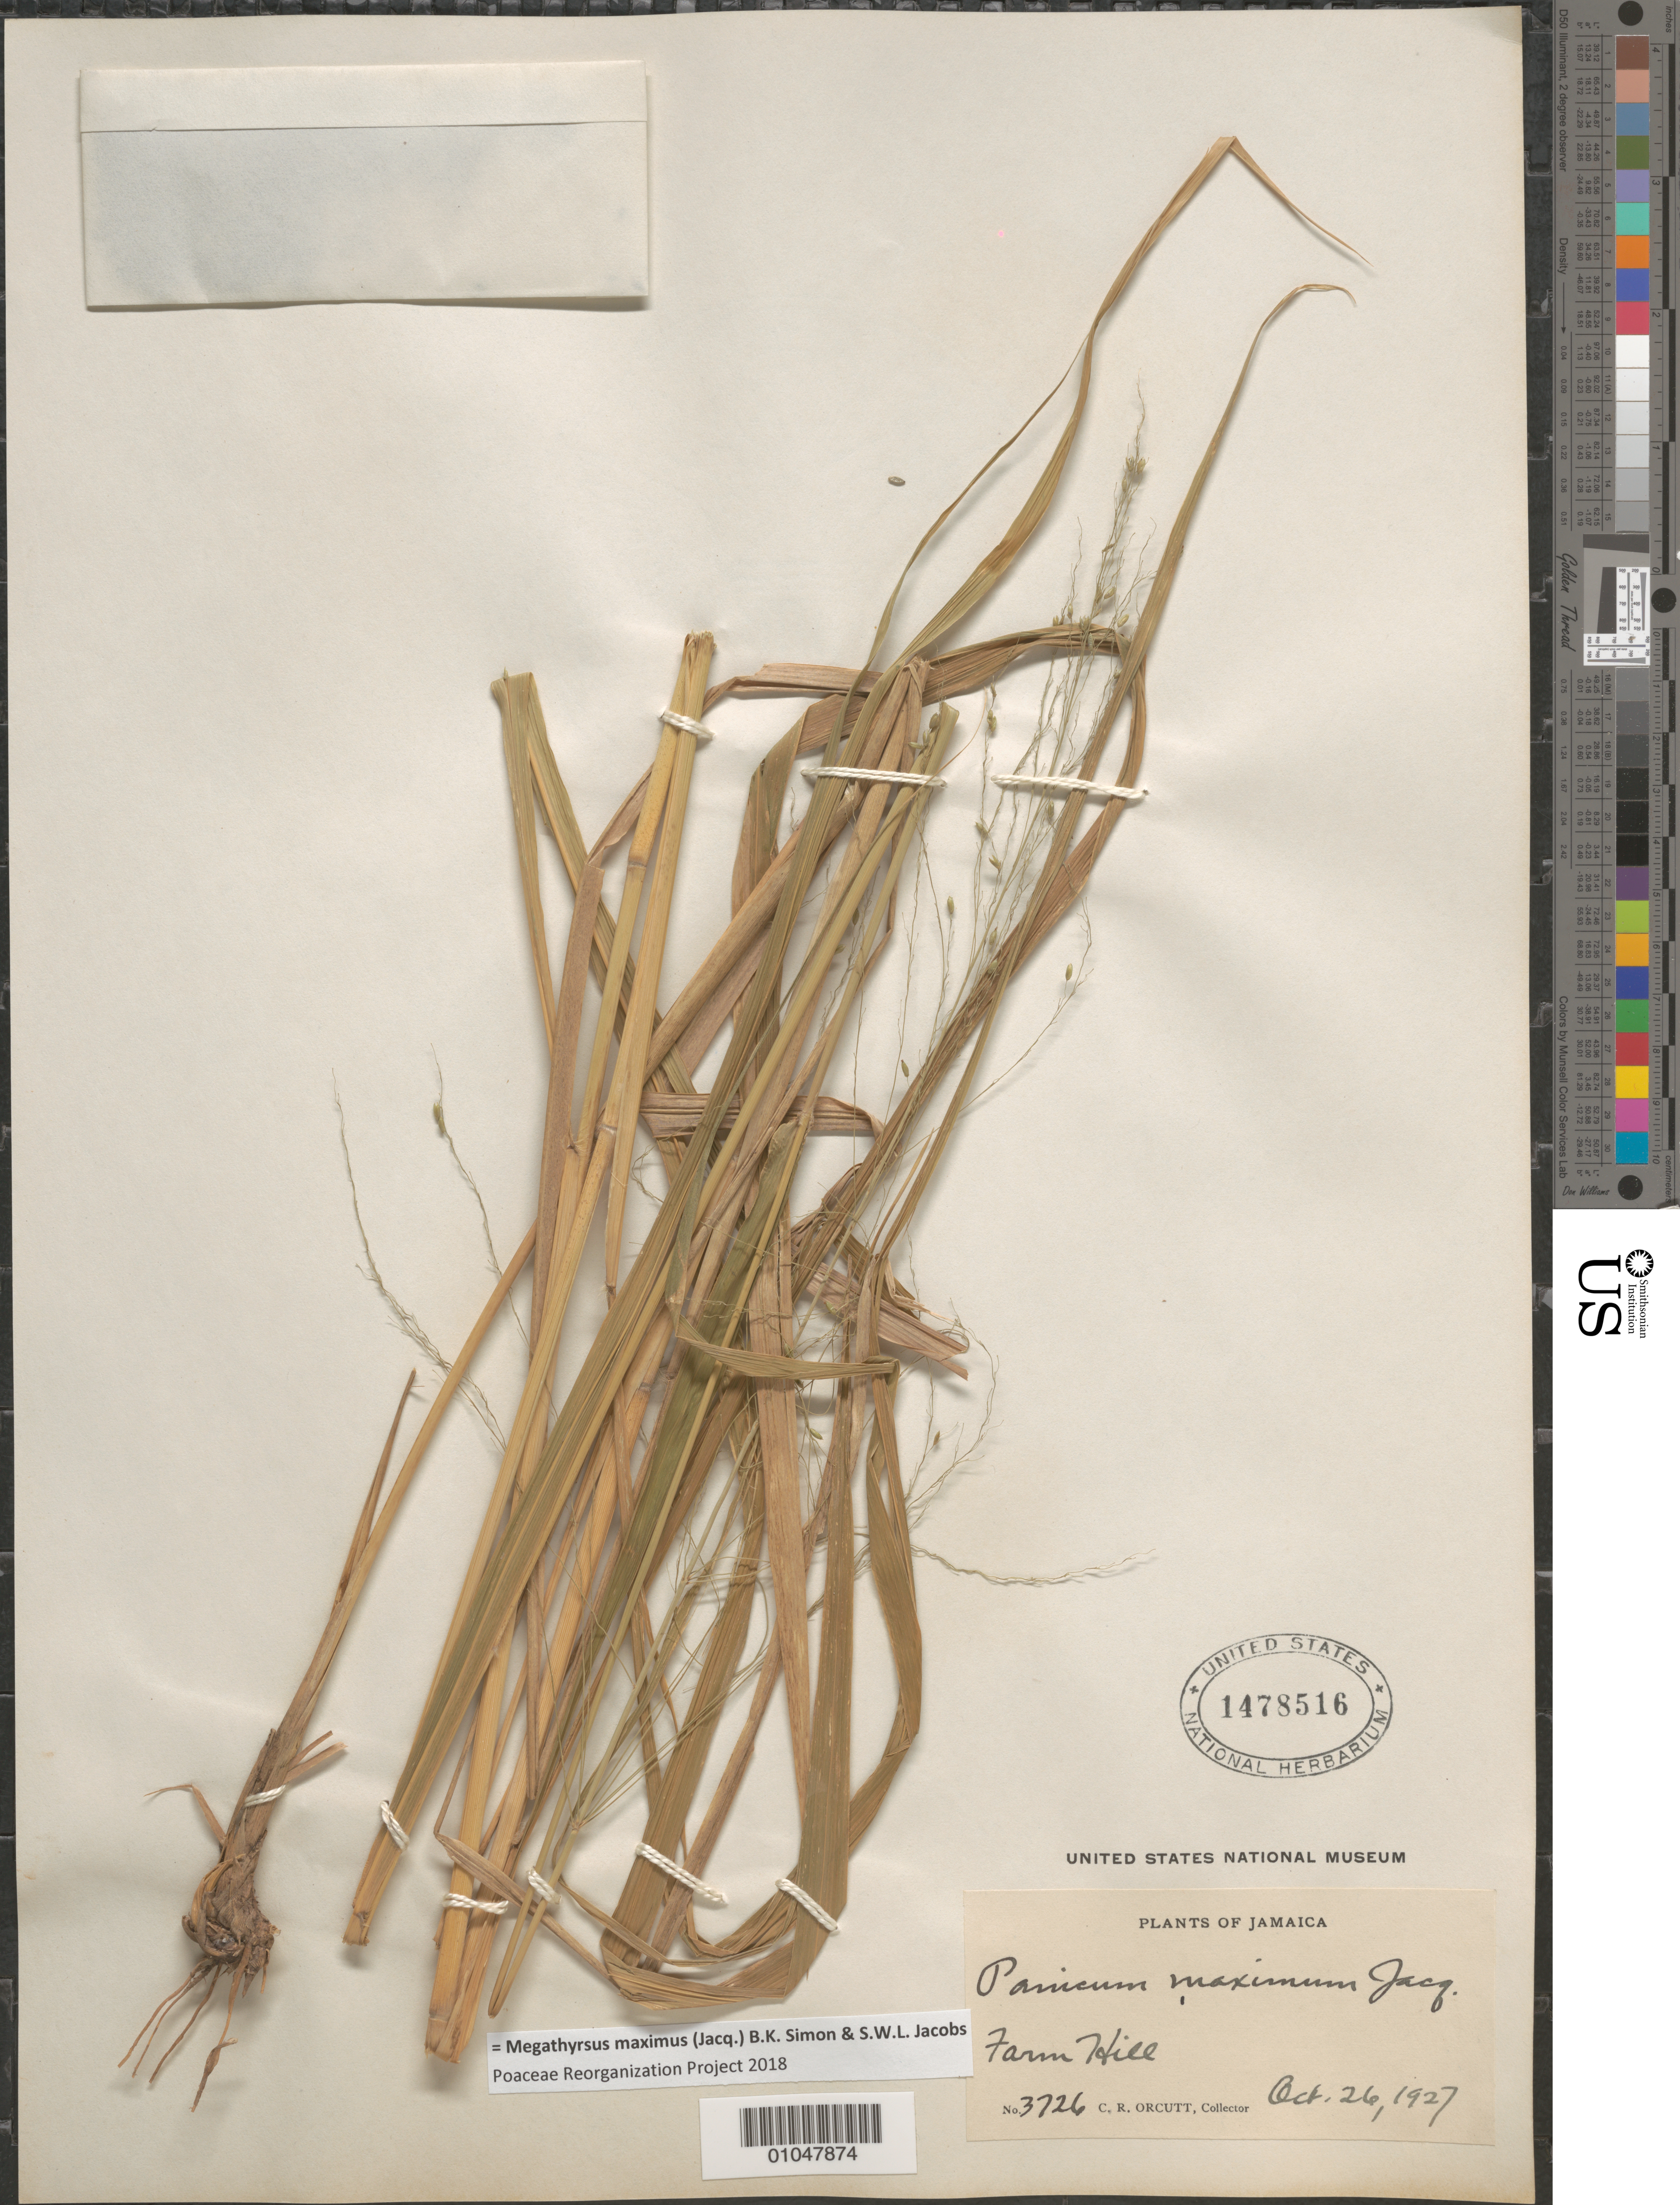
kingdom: Plantae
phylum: Tracheophyta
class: Liliopsida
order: Poales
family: Poaceae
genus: Panicum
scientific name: Panicum maximum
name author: Jacq.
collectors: C. R. Orcutt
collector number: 3726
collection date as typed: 26 --- 1927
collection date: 1927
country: Jamaica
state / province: Saint Thomas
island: Jamaica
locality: Farm Hill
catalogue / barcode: US 1478516